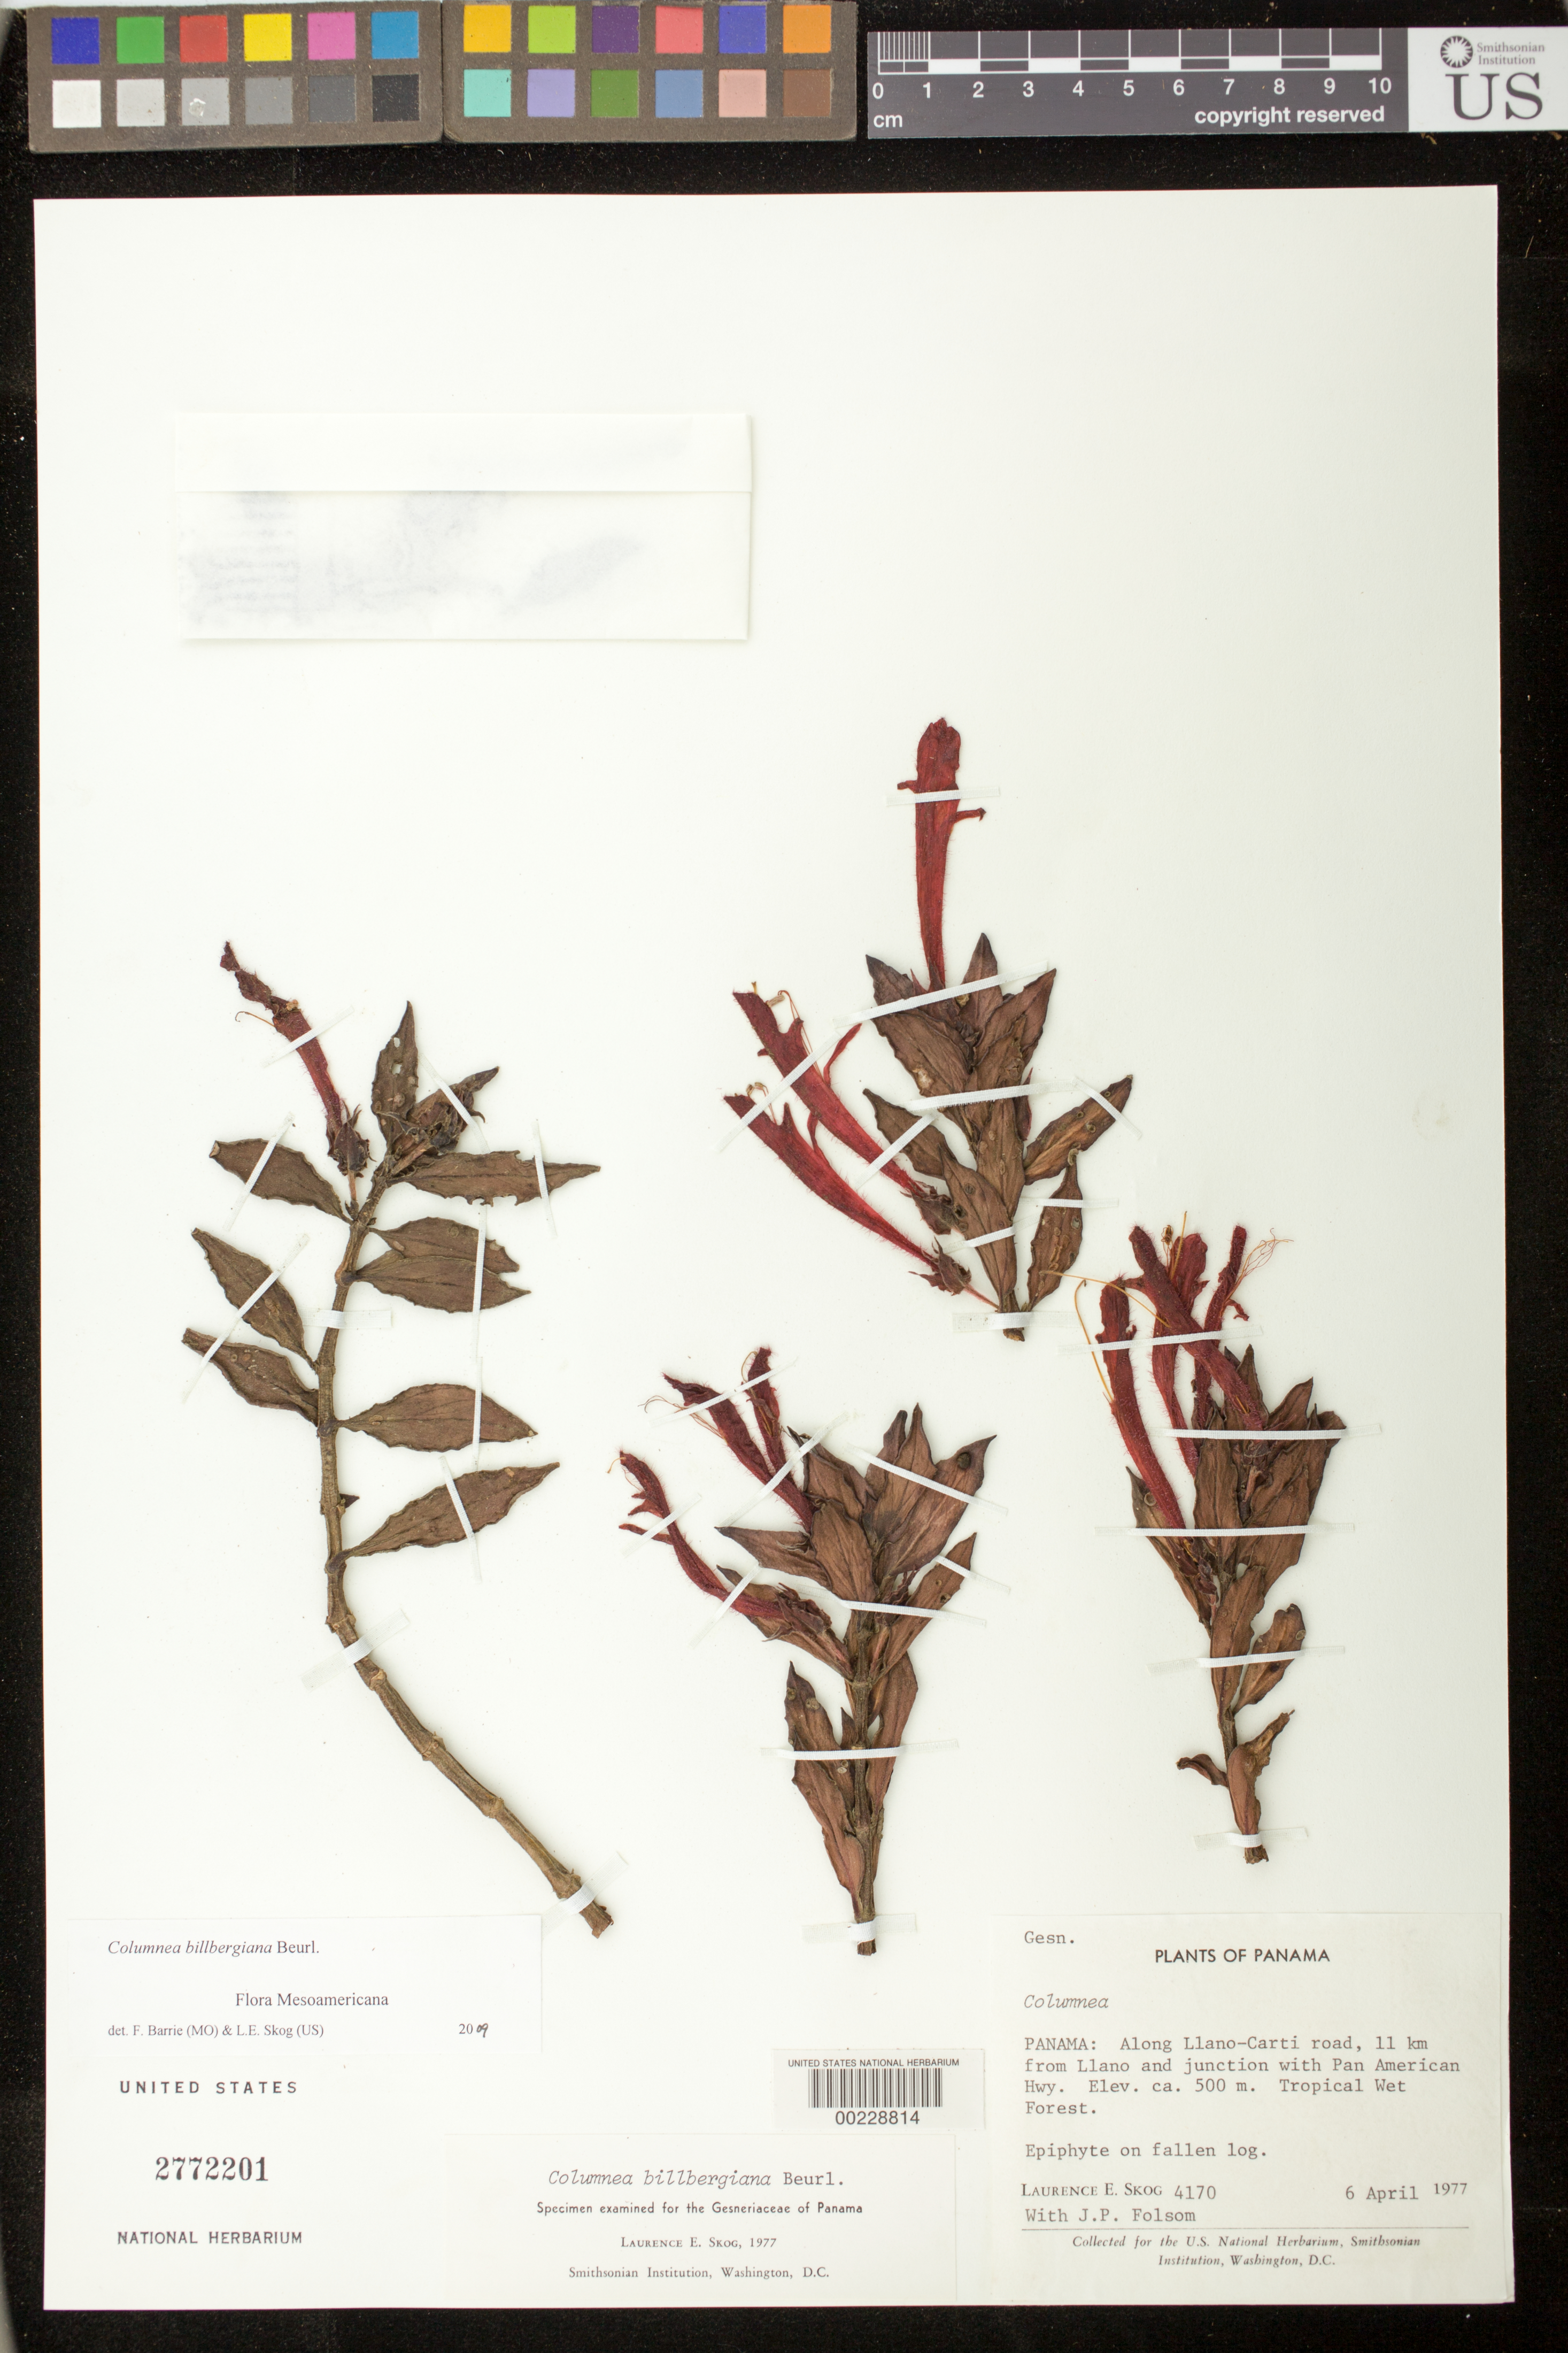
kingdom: Plantae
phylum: Tracheophyta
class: Magnoliopsida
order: Lamiales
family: Gesneriaceae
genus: Columnea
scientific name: Columnea billbergiana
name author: Beurl.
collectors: L. E. Skog & J. P. Folsom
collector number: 4170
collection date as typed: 06 Apr 1977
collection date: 1977-04-06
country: Panama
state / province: Panamá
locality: Along Llano-Carti road, 11 km Llano and junction with Pan American hwy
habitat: Tropical wet forest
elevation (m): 500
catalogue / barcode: US 2772201